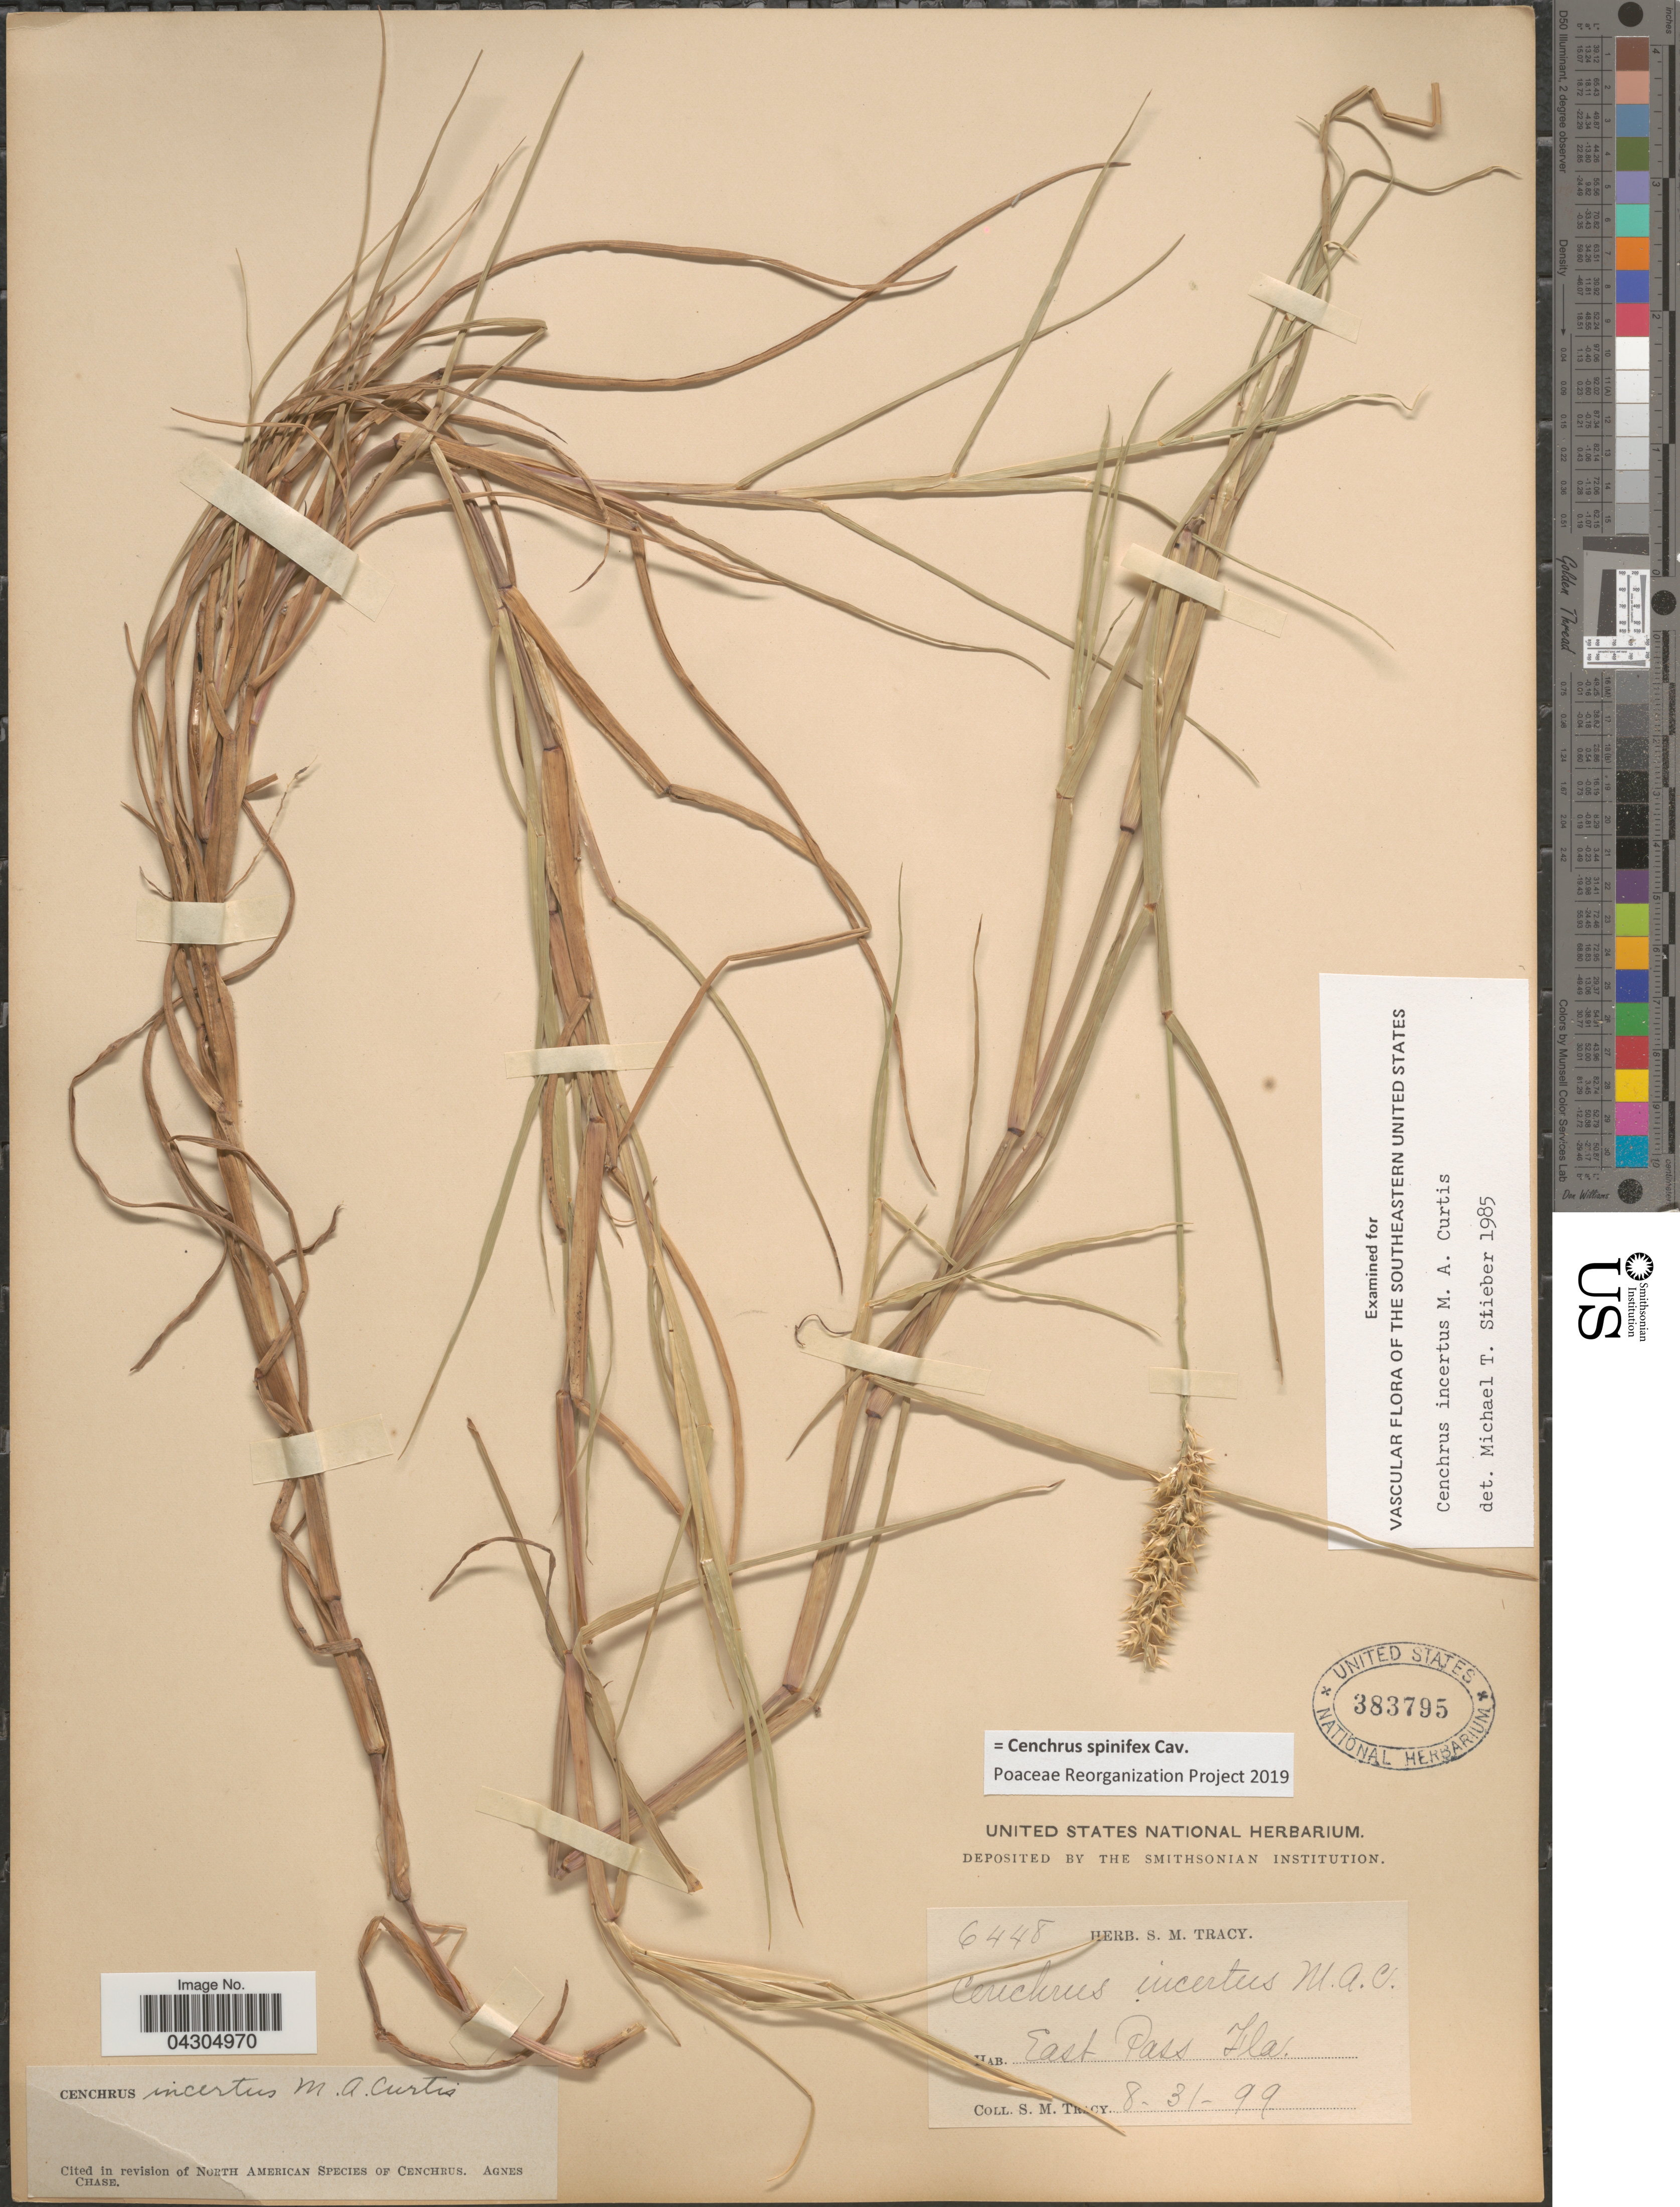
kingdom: Plantae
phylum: Tracheophyta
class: Liliopsida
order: Poales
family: Poaceae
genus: Cenchrus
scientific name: Cenchrus spinifex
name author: Cav.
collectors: S. M. Tracy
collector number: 6448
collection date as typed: Transcribed d/m/y: 31/8/99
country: United States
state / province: Florida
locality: East Pass.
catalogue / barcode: US 383795